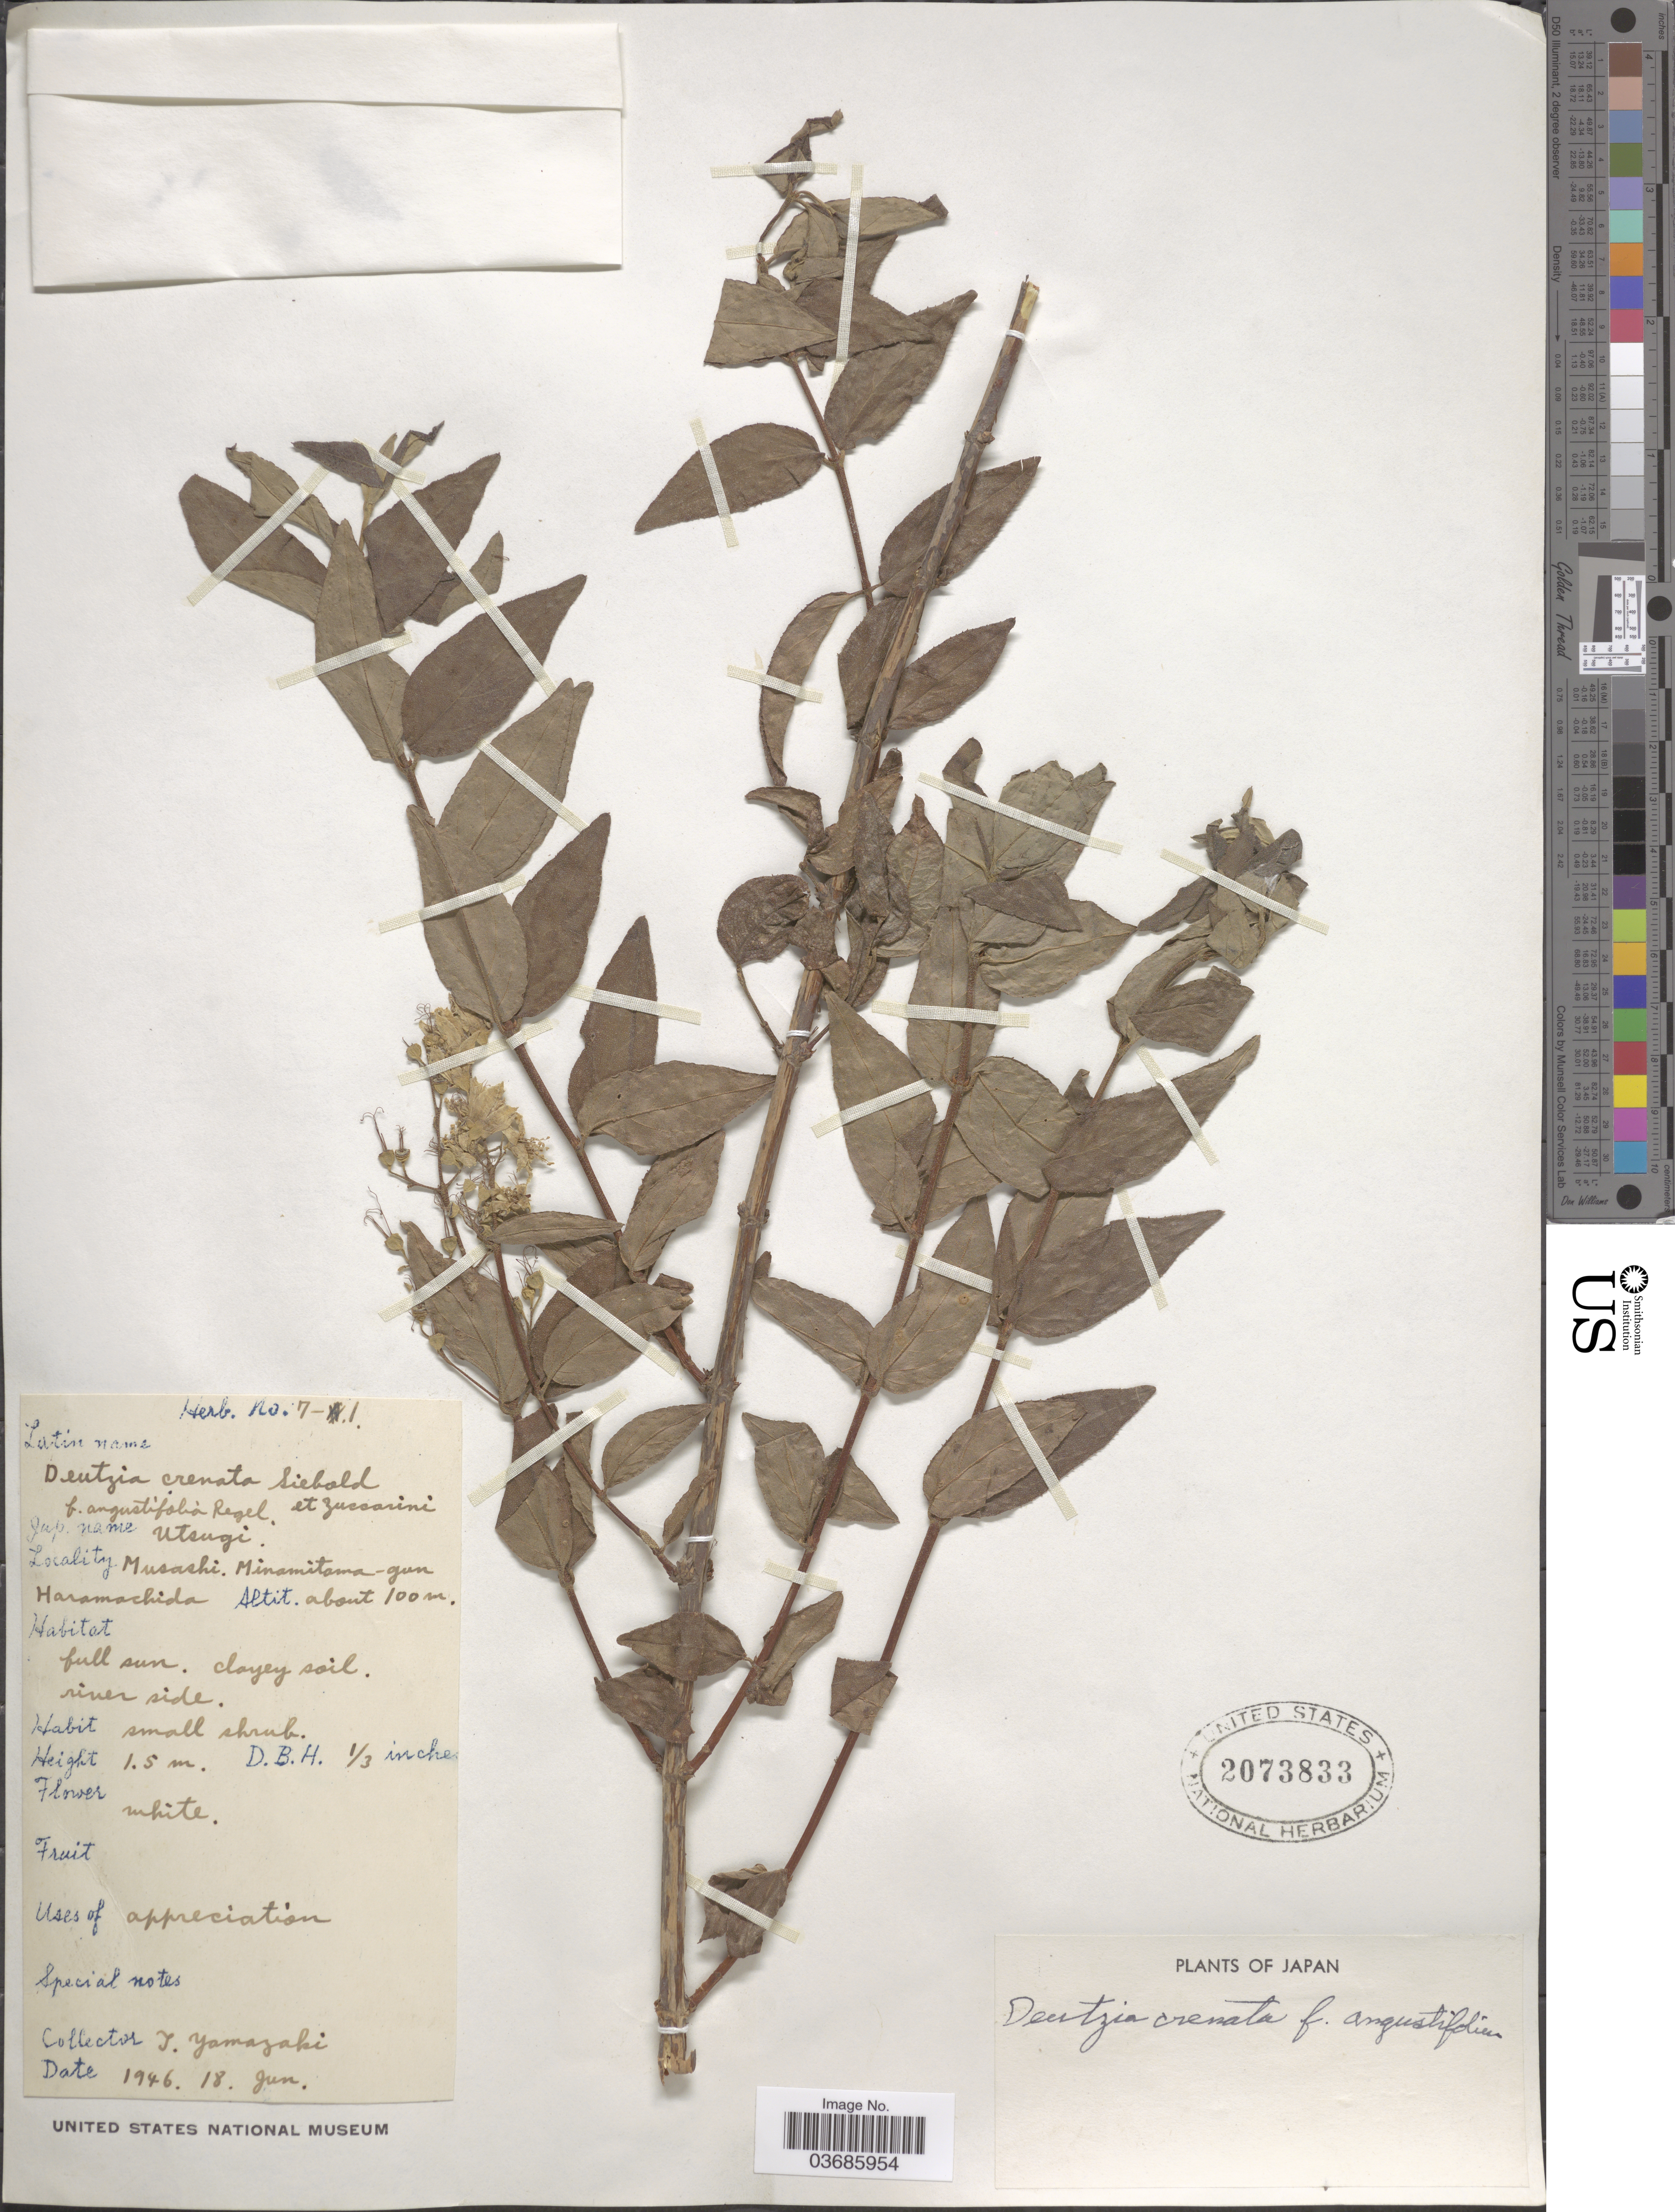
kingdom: Plantae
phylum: Tracheophyta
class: Magnoliopsida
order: Cornales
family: Hydrangeaceae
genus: Deutzia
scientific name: Deutzia scabra var. crenata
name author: Maxim.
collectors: T. Yamazaki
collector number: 7-A1*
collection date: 1946-06-18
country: Japan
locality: Musashi. Minamitama-gun. Haramachida.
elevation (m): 100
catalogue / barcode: US 2073833